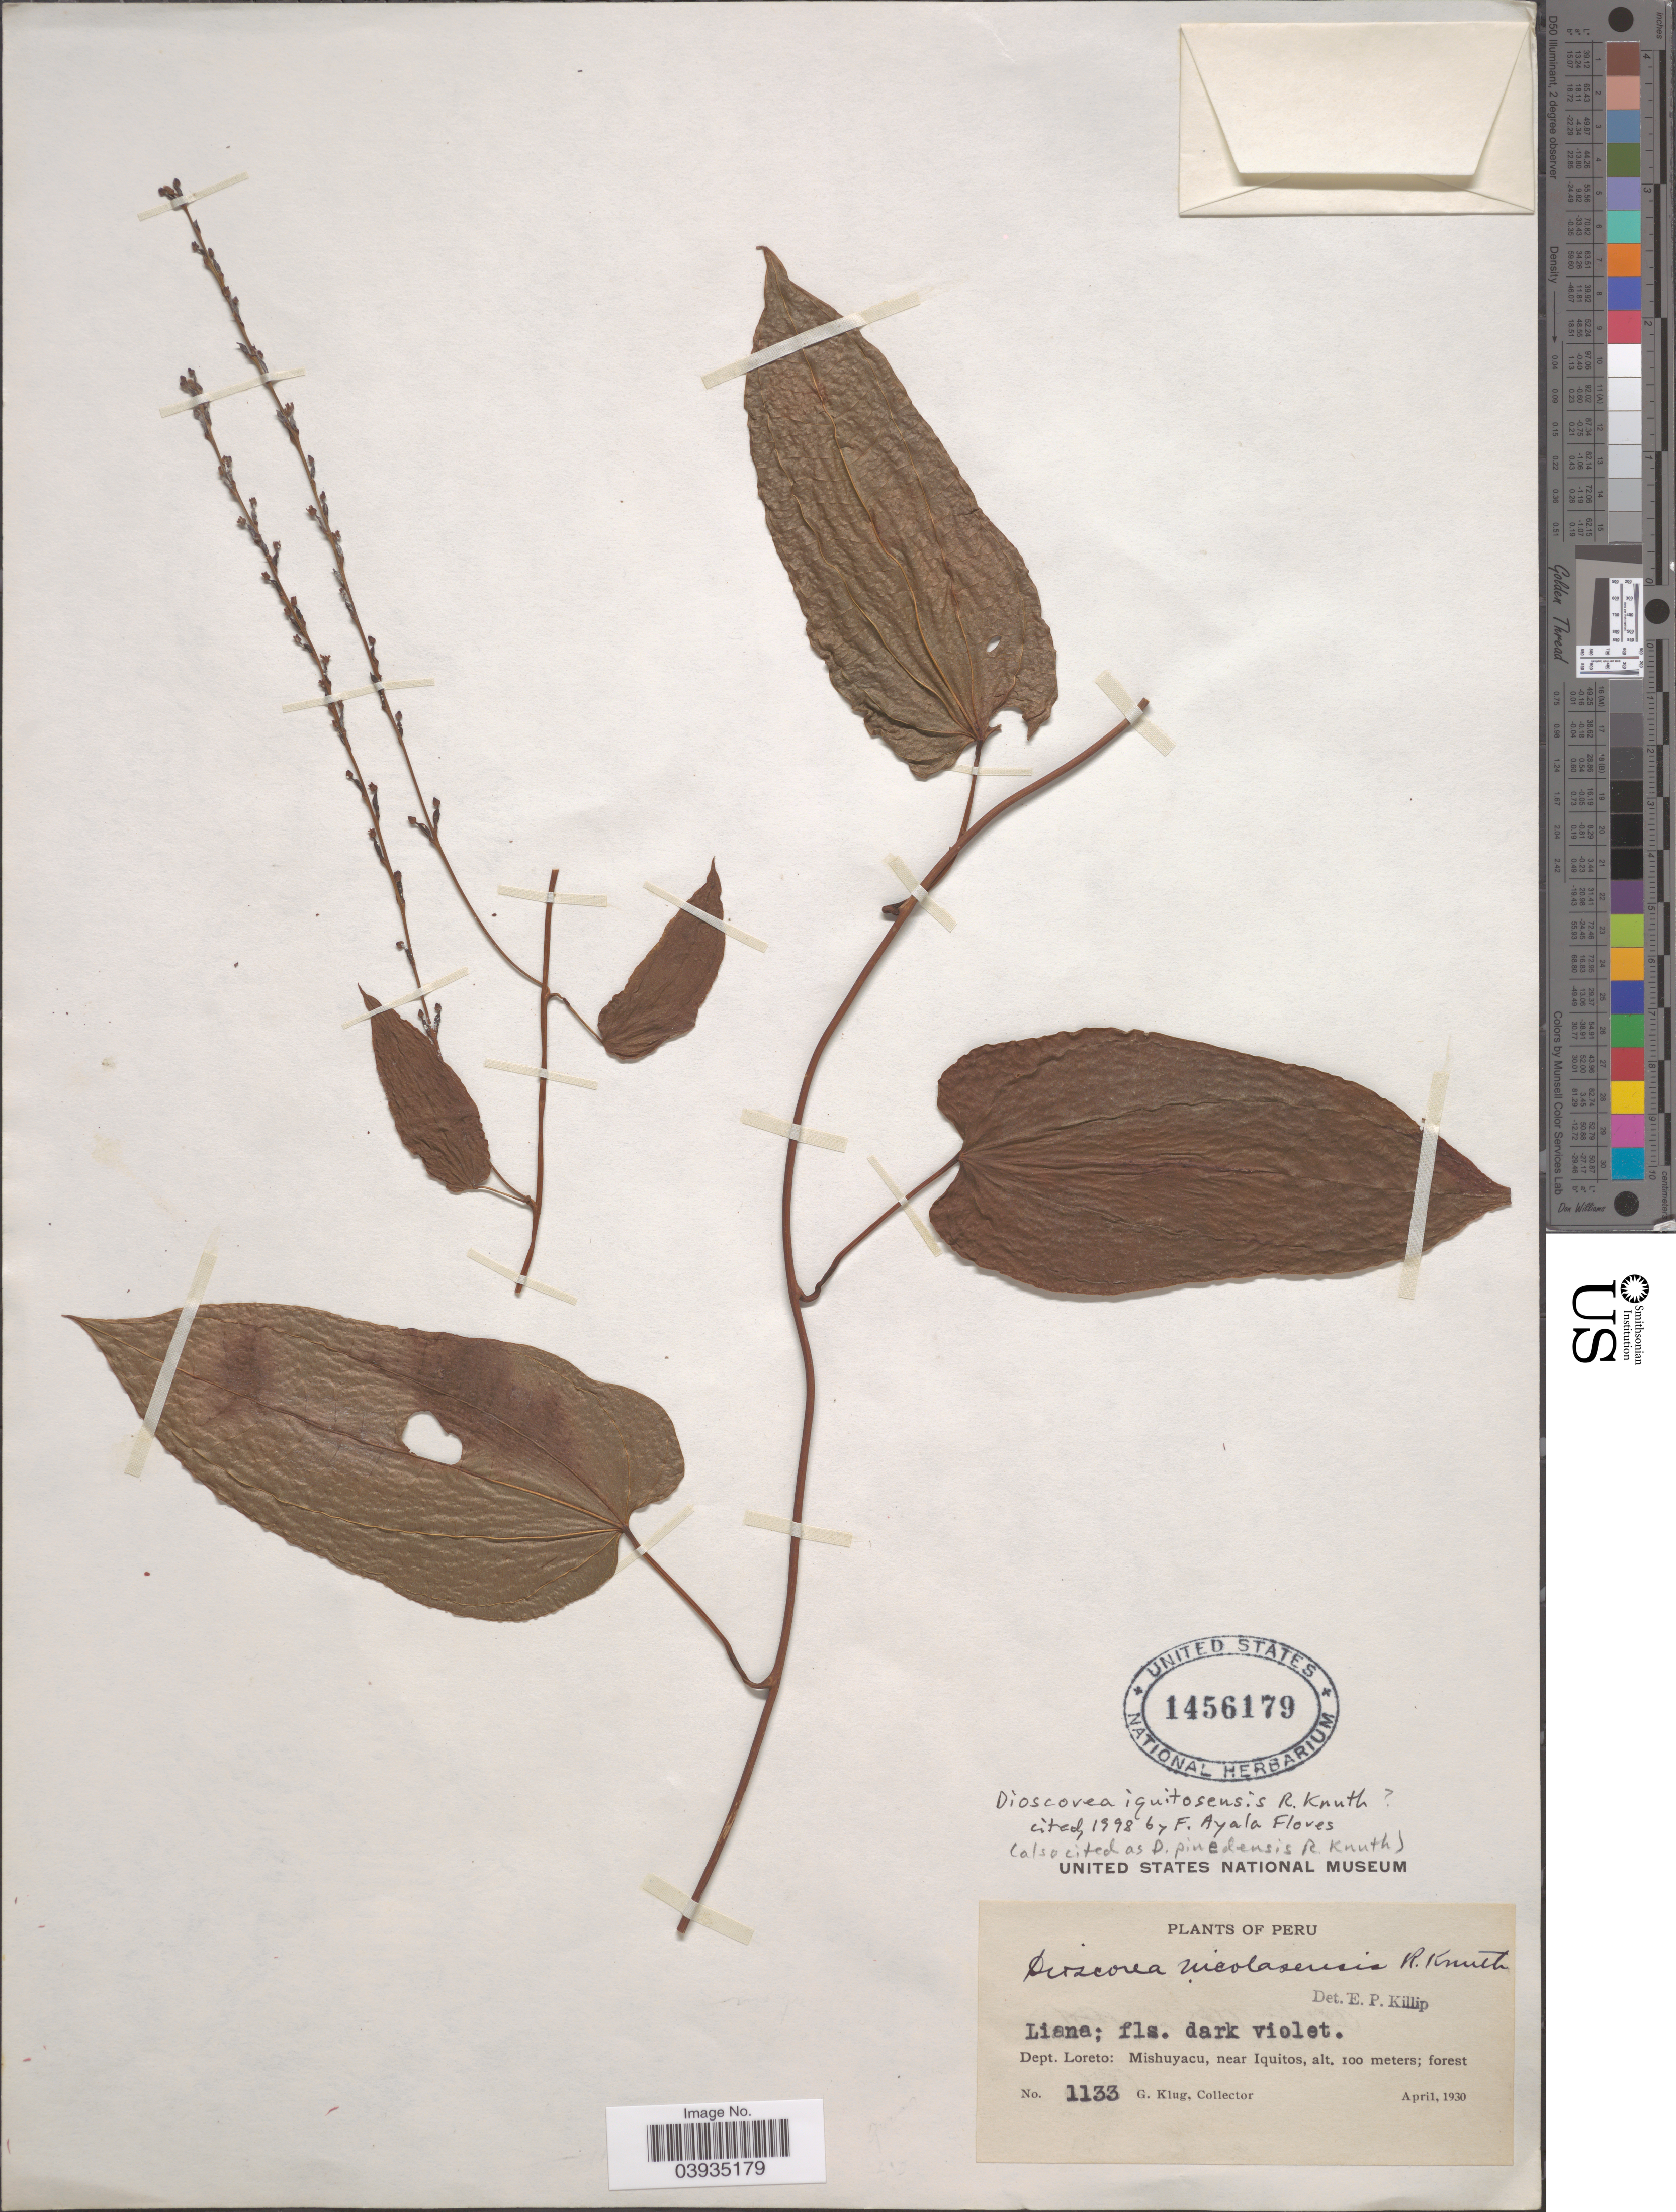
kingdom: Plantae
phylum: Tracheophyta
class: Liliopsida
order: Dioscoreales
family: Dioscoreaceae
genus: Dioscorea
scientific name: Dioscorea iquitosensis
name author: R. Knuth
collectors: G. Klug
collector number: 1133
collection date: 1930-04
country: Peru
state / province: Loreto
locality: Dept. Loreto: Mishuyacu, near Iquitos.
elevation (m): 100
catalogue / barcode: US 1456179